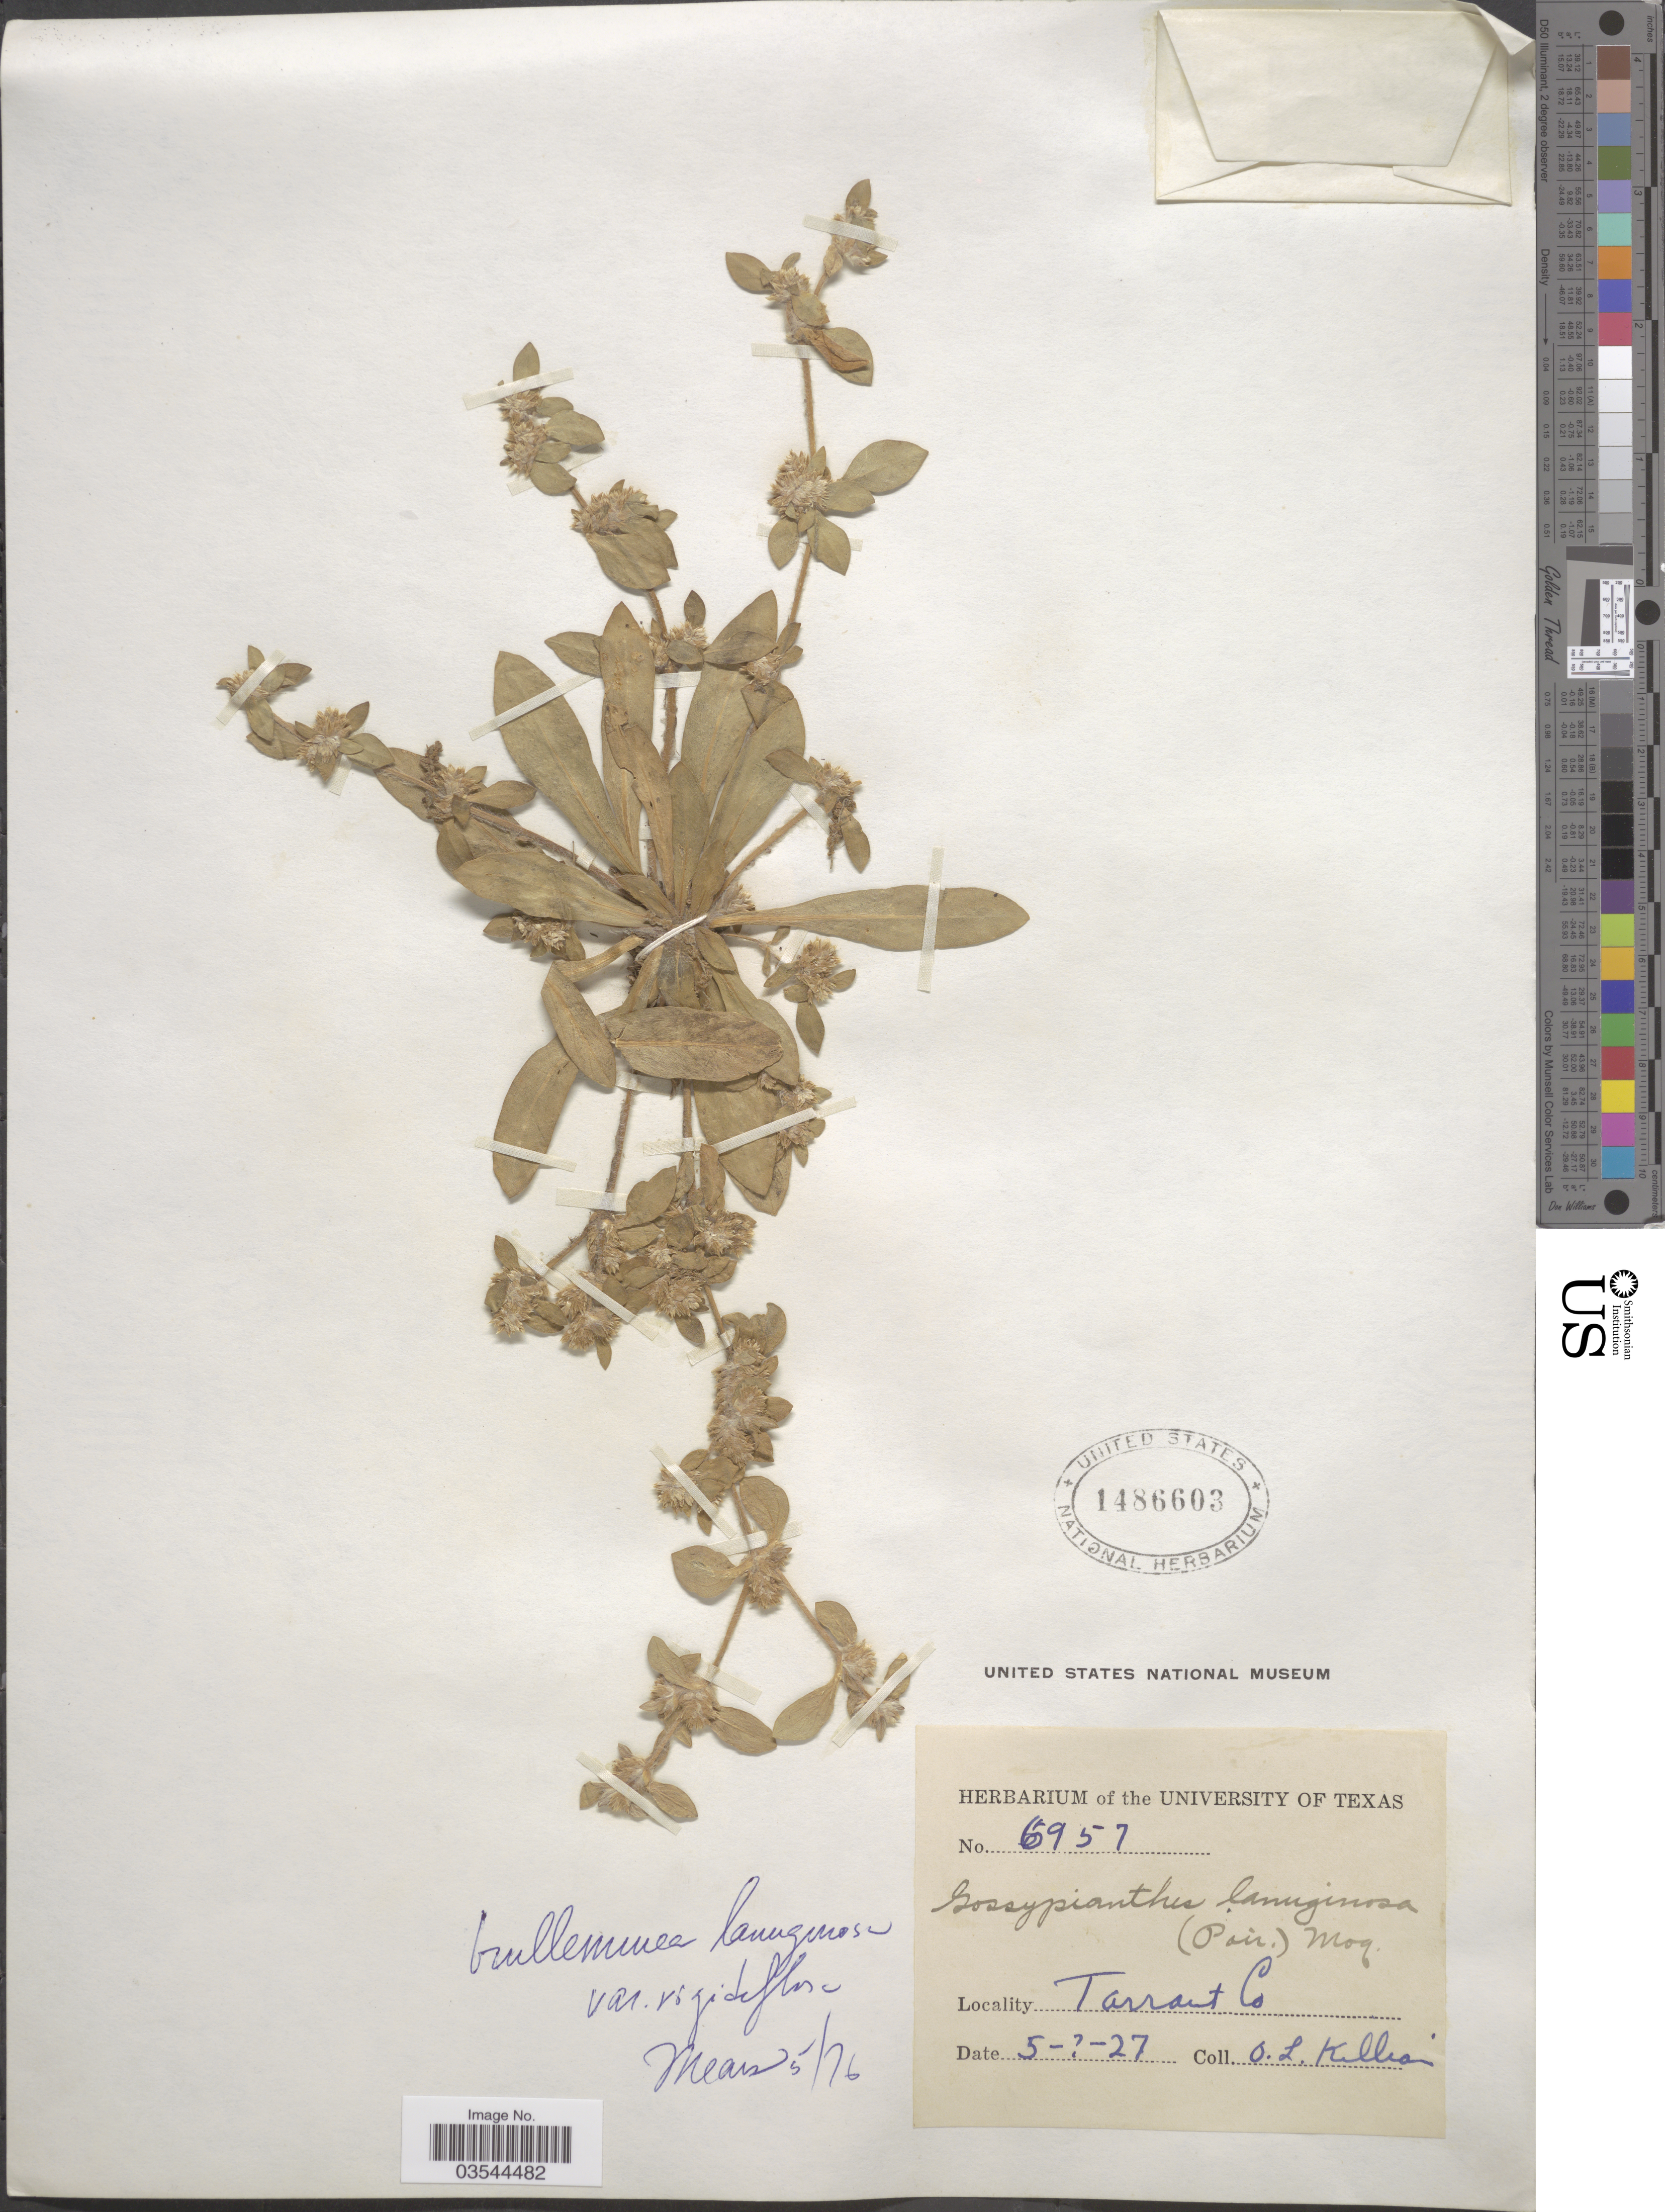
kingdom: Plantae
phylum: Tracheophyta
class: Magnoliopsida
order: Caryophyllales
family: Amaranthaceae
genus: Guilleminea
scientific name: Guilleminea lanuginosa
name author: (Poir.) Benth. & Hook. f.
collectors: O. Killian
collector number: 6957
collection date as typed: Transcribed d/m/y: 5//27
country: United States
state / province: Texas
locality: Tarrant Co.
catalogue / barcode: US 1486603